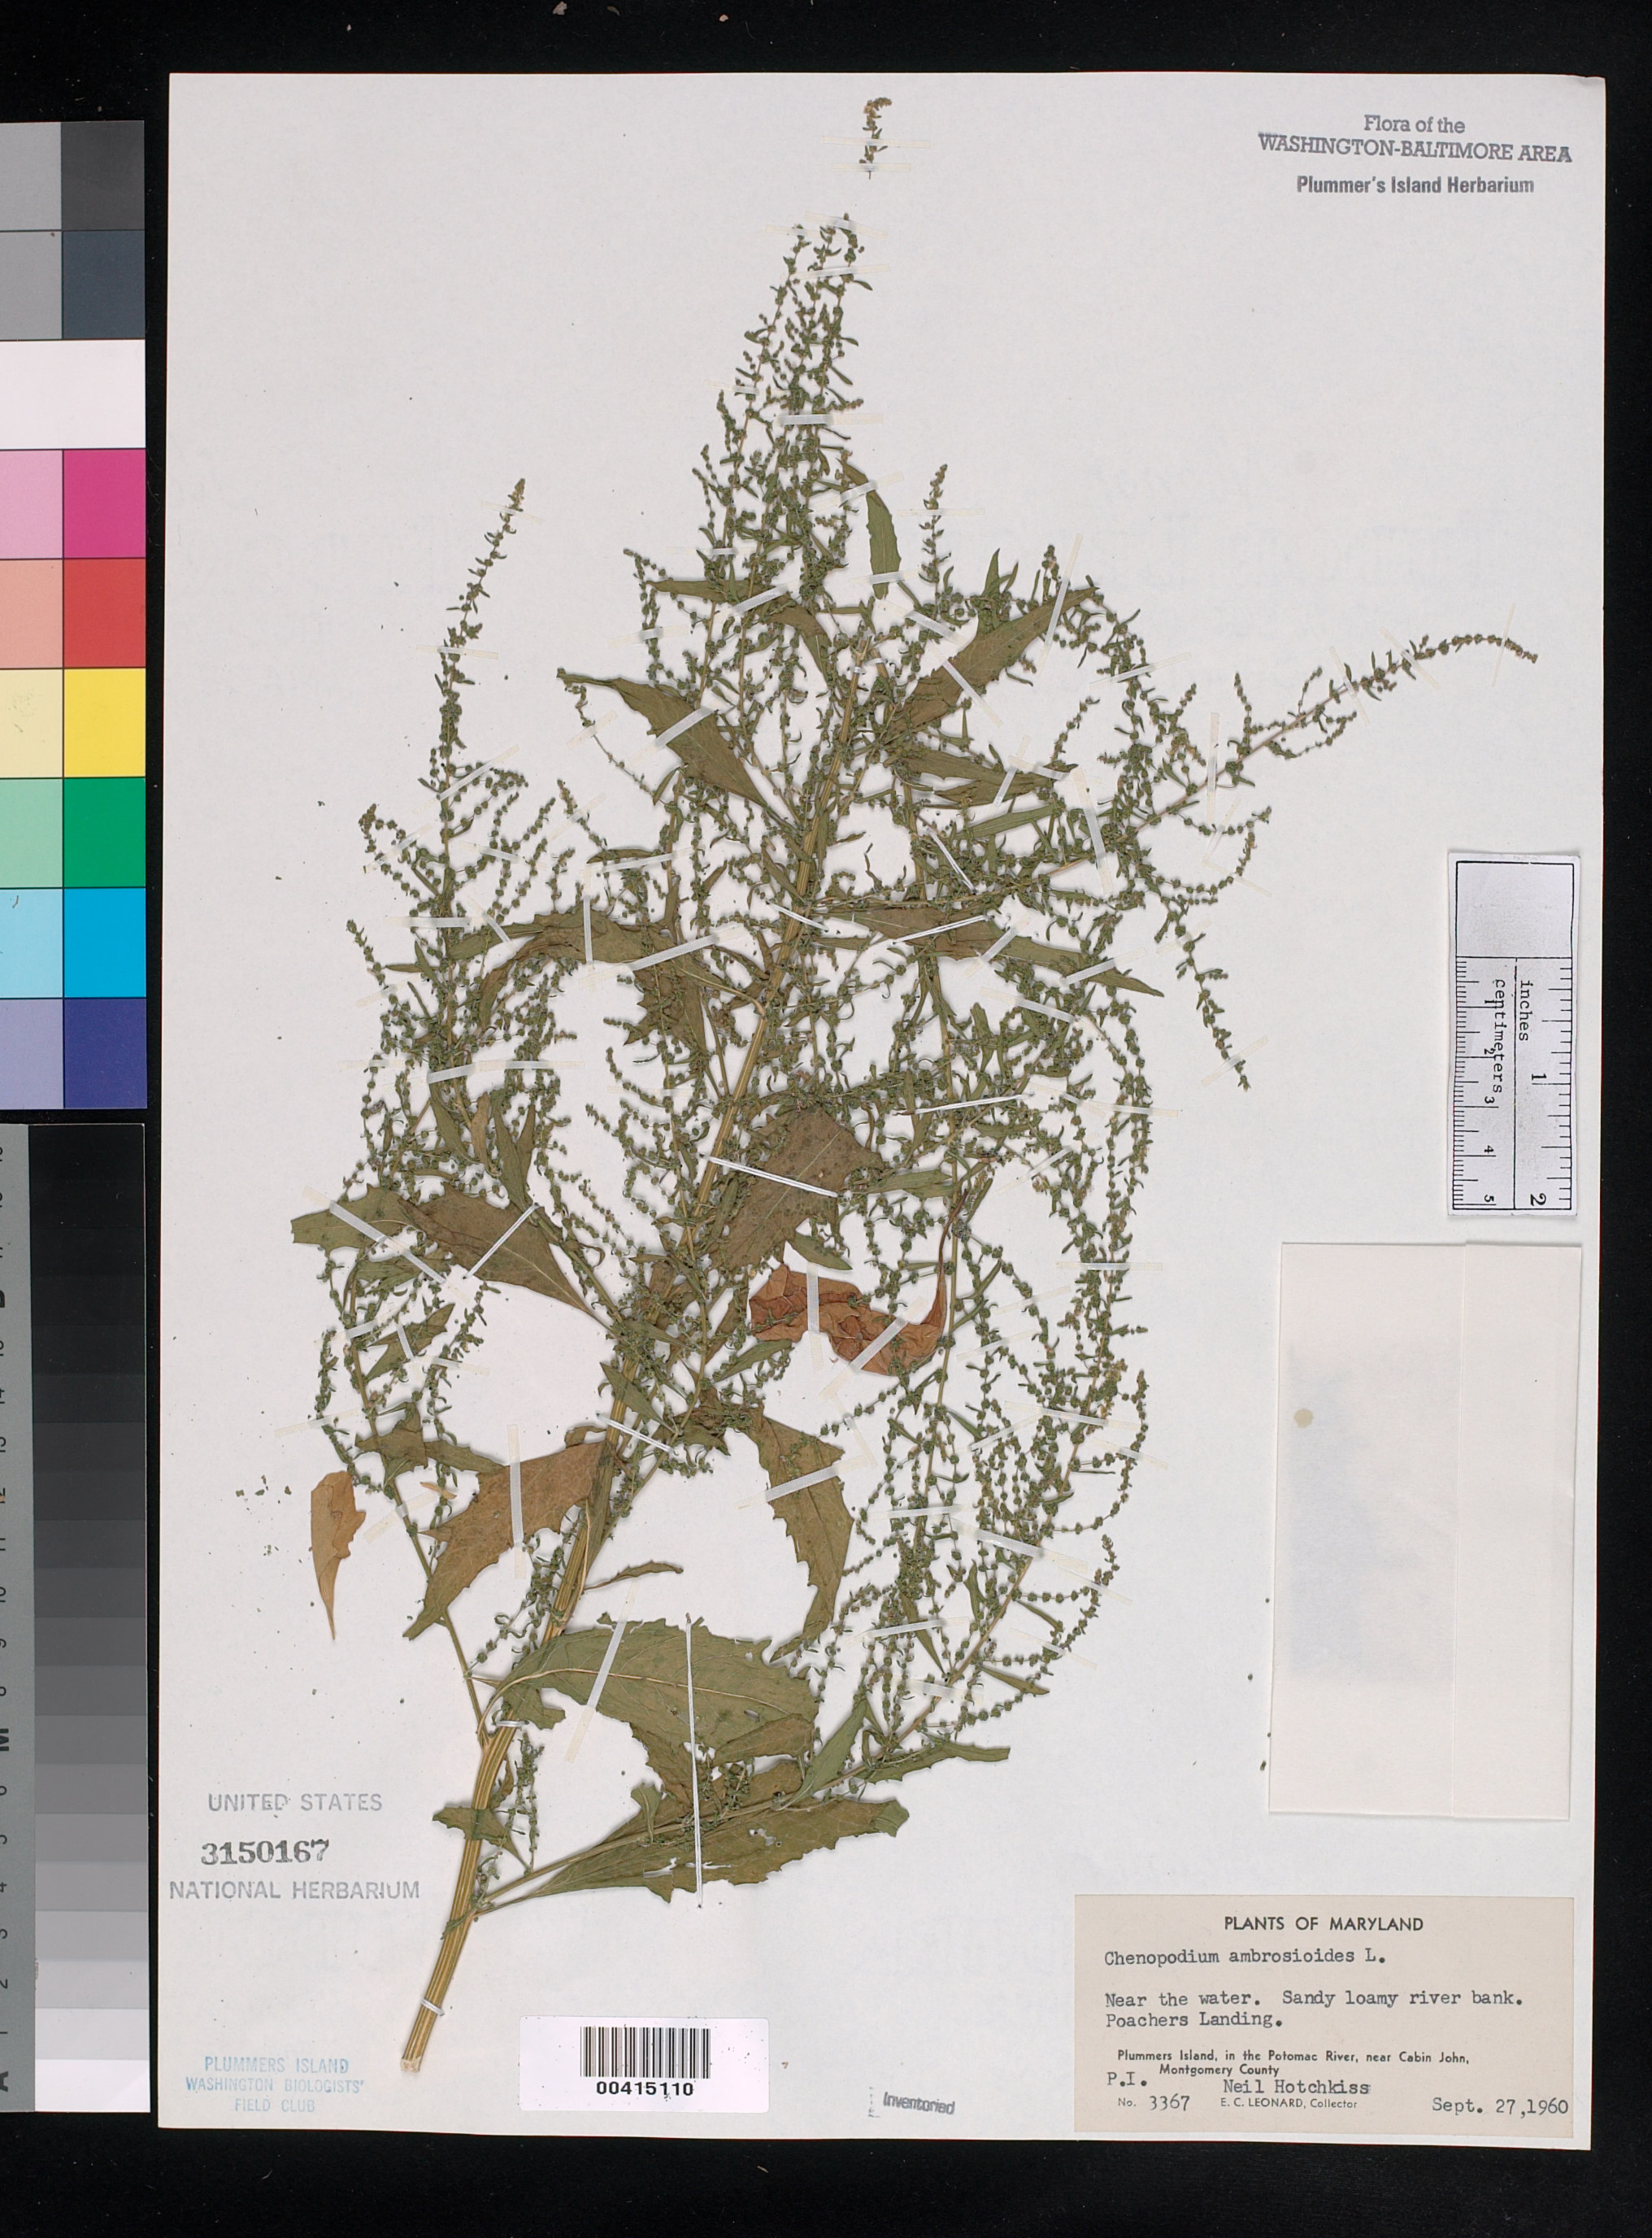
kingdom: Plantae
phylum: Tracheophyta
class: Magnoliopsida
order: Caryophyllales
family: Amaranthaceae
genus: Chenopodium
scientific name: Chenopodium ambrosioides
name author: L.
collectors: E. C. Leonard & N. Hotchkiss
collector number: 3367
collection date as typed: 27 Sep 1960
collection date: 1960-09-27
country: United States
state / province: Maryland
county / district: Montgomery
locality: sandy bank of Poachers Landing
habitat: Sandy loamy river bank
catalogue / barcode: US 3150167